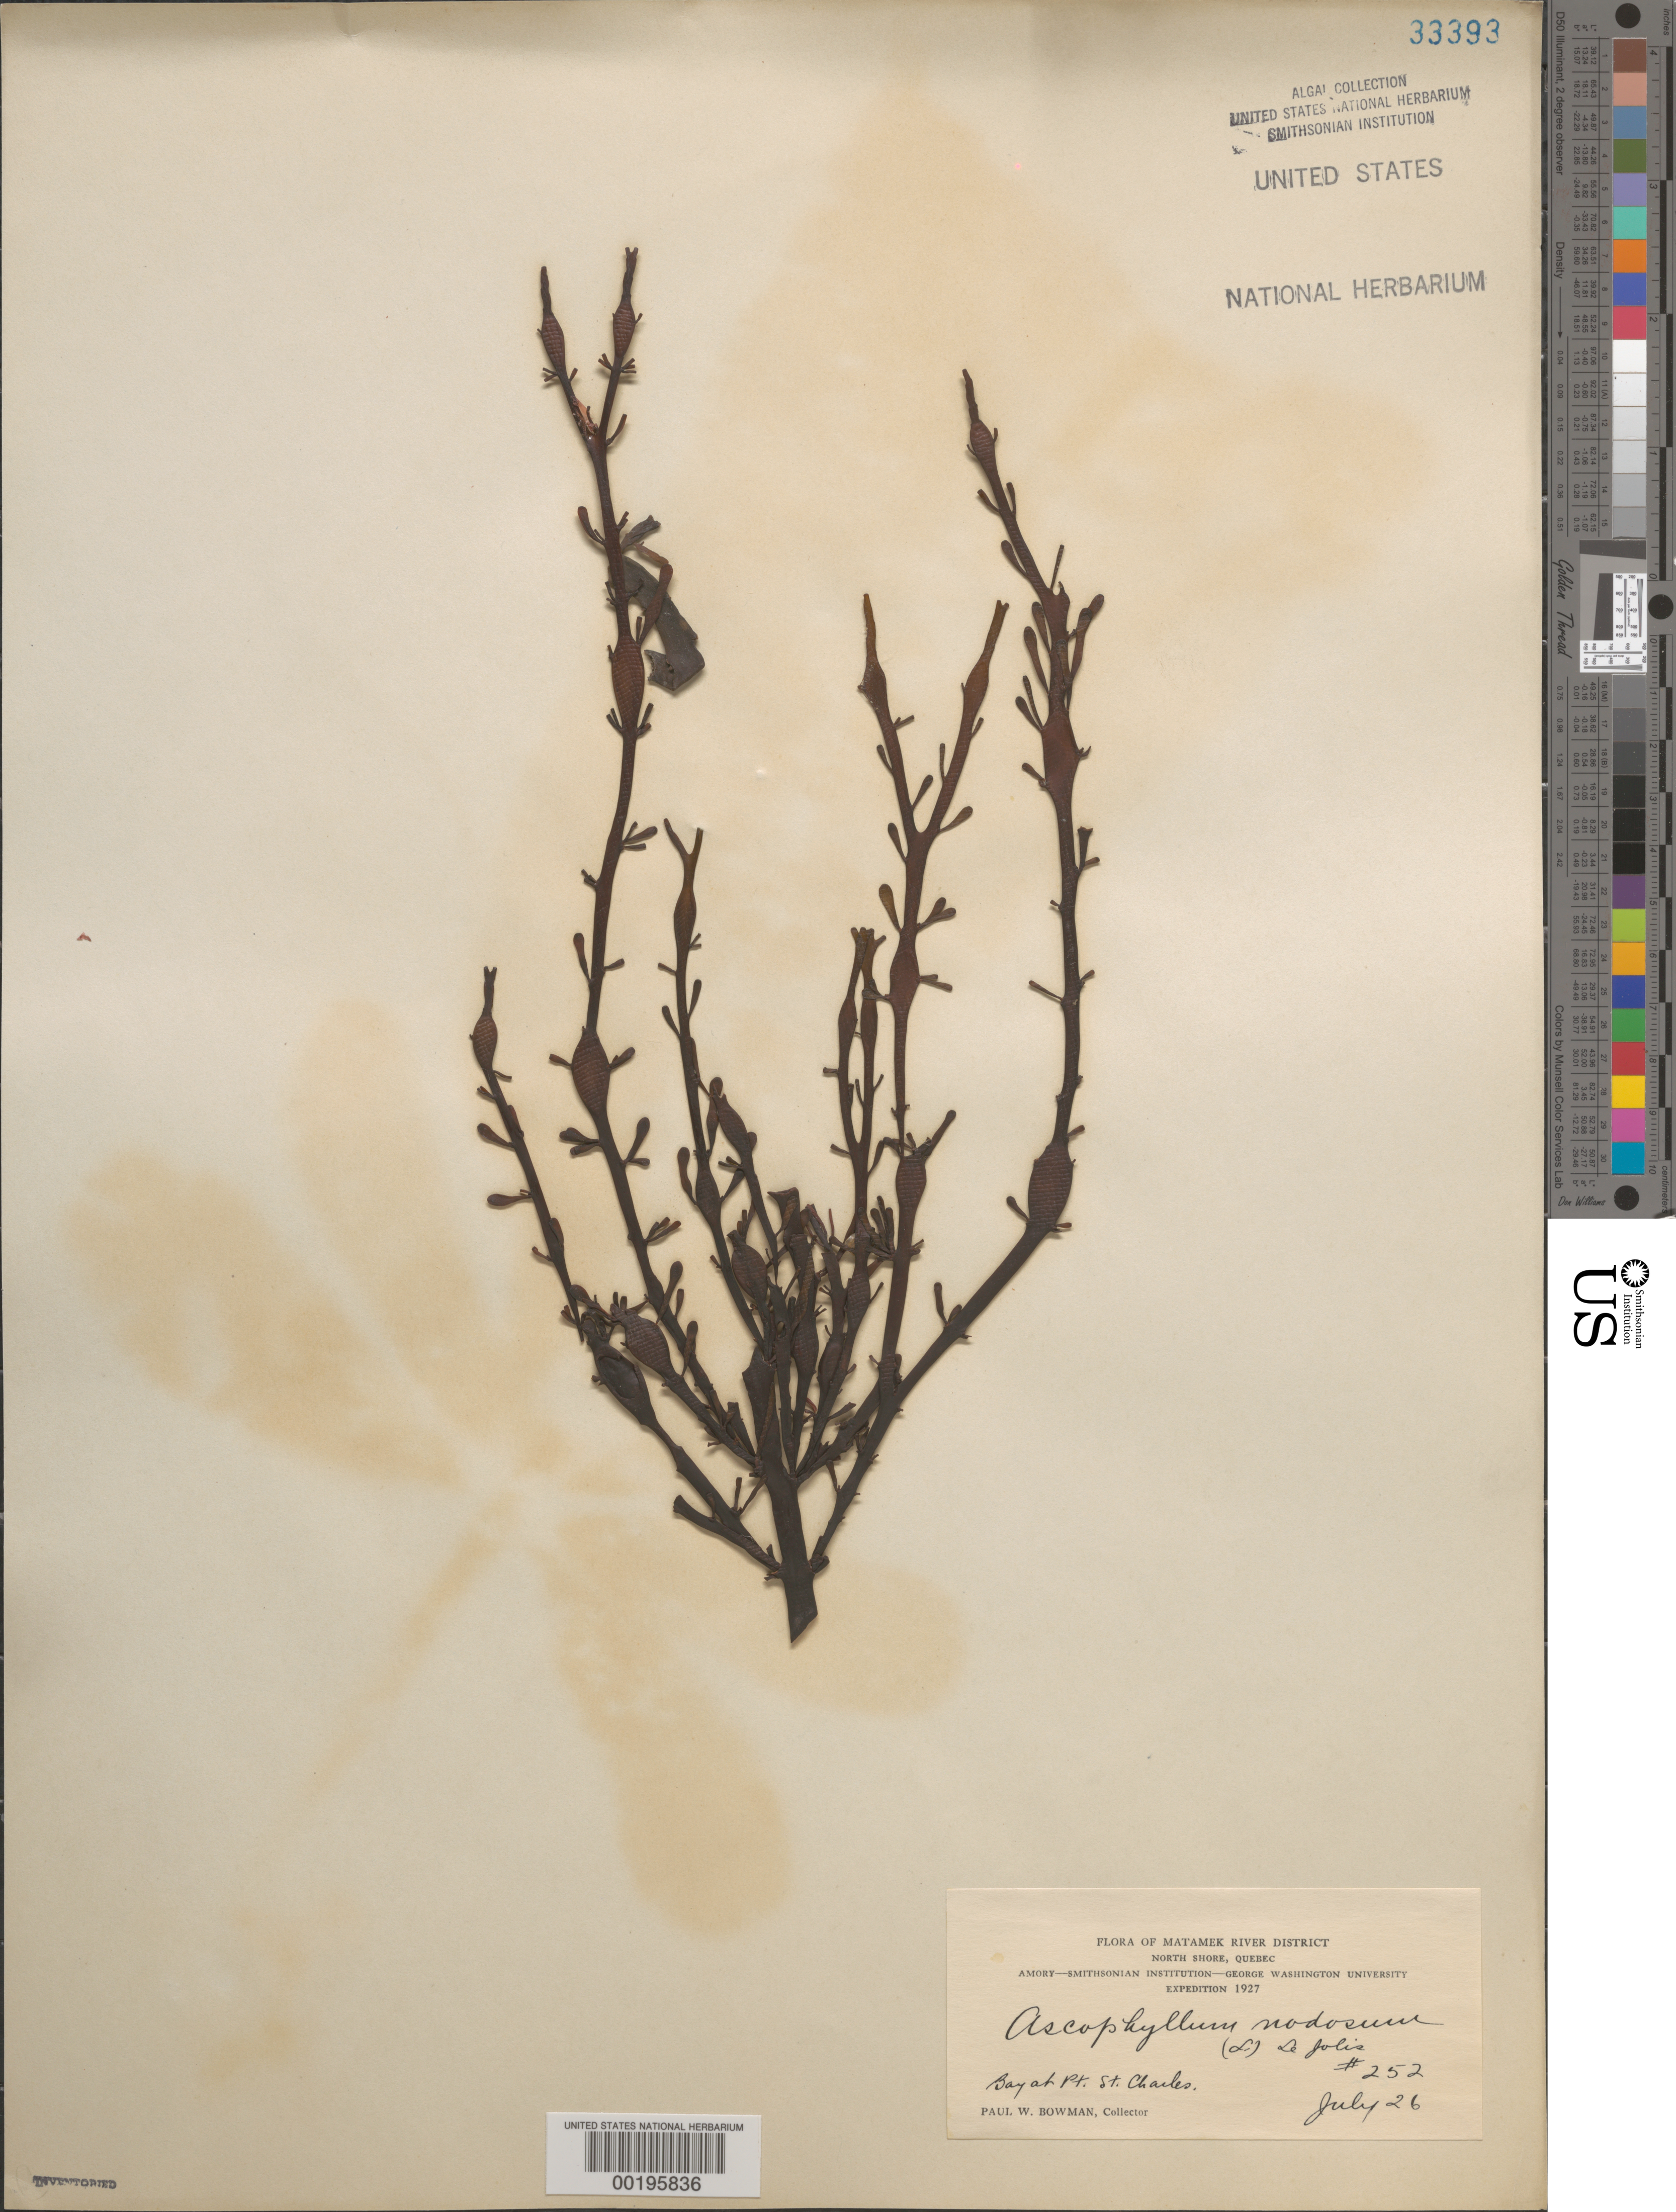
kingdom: Chromista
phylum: Ochrophyta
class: Phaeophyceae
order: Fucales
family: Fucaceae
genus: Ascophyllum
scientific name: Ascophyllum nodosum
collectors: P. Bowman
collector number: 252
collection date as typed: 26 Jul 1927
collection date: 1927-07-26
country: Canada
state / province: Quebec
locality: Matamek river district, north shore, bay at point st. charles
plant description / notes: Amory-Smithsonian Institution-George Washington University Expedition, 1927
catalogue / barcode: US 33393